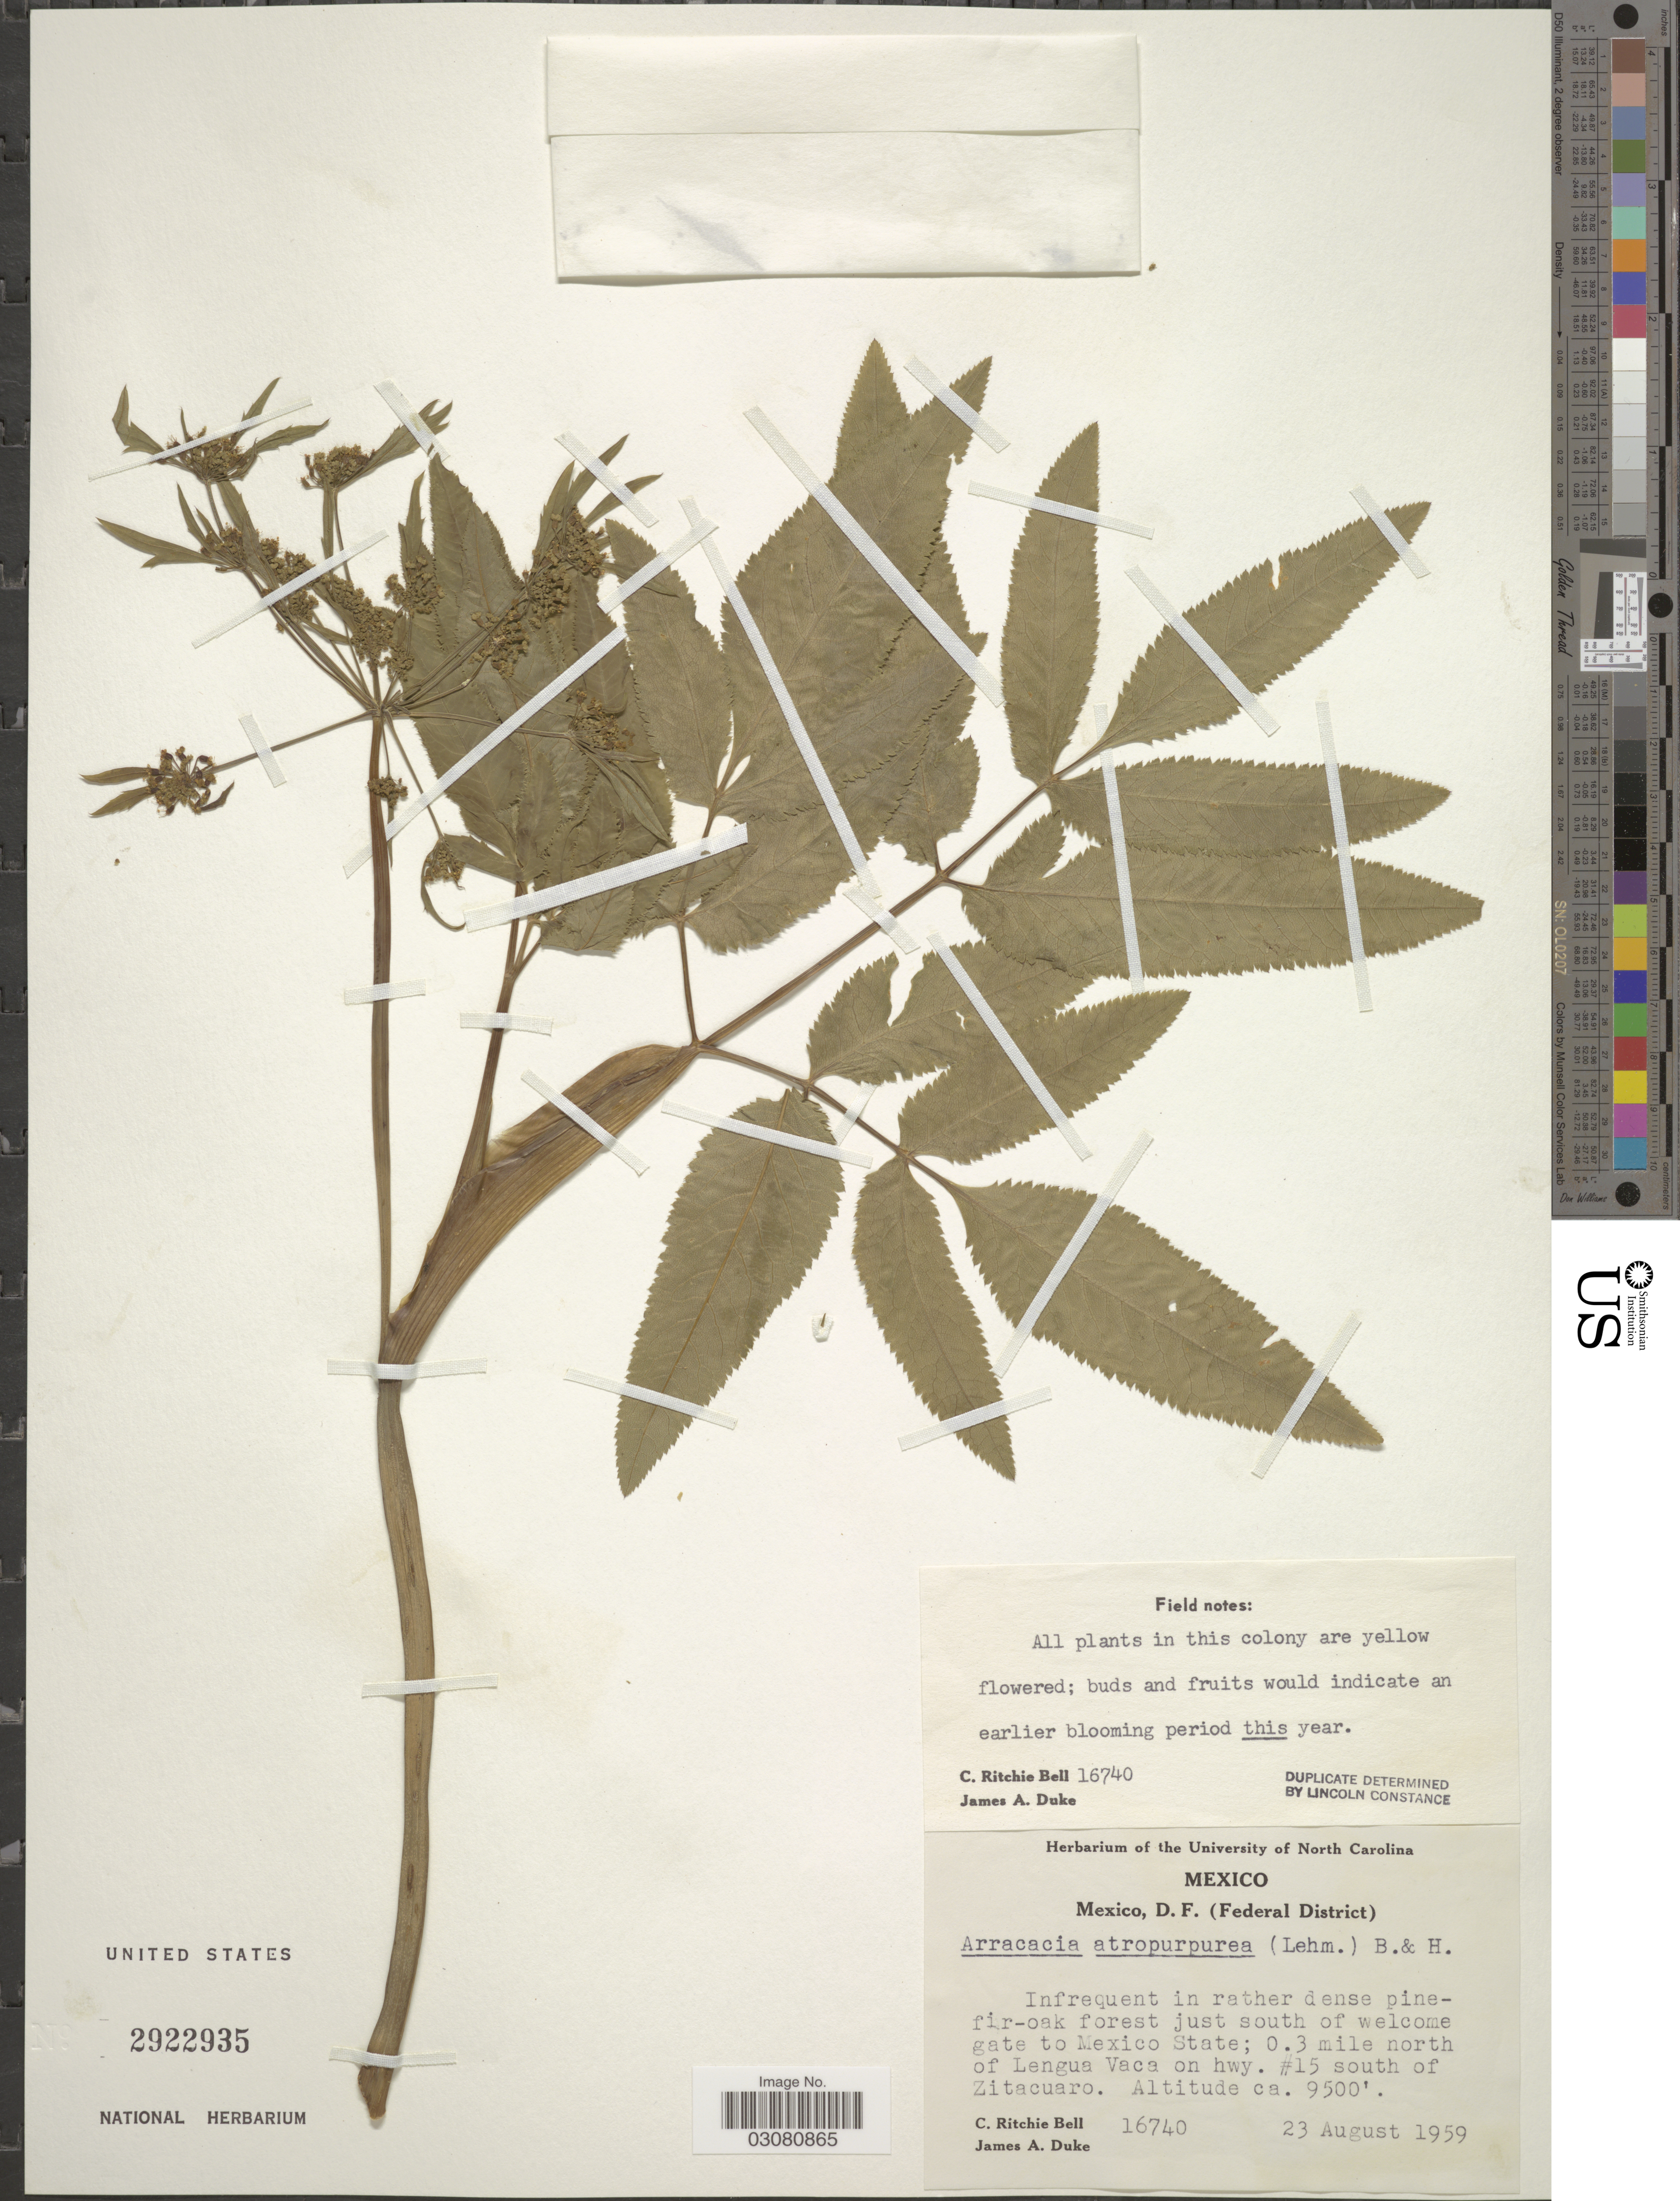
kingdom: Plantae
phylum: Tracheophyta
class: Magnoliopsida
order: Apiales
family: Apiaceae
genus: Arracacia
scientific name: Arracacia atropurpurea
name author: (Lehm.) Benth. & Hook. f. ex Hemsl.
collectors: C. R. Bell & J. A. Duke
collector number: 16740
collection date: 1959-08-23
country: Mexico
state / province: Distrito Federal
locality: D. F. (Federal District). Just south of welcome gate to Mexico State; 0.3 mile north of Lengua Vaca on hwy. #15 south of Zitacuaro.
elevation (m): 2896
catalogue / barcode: US 2922935